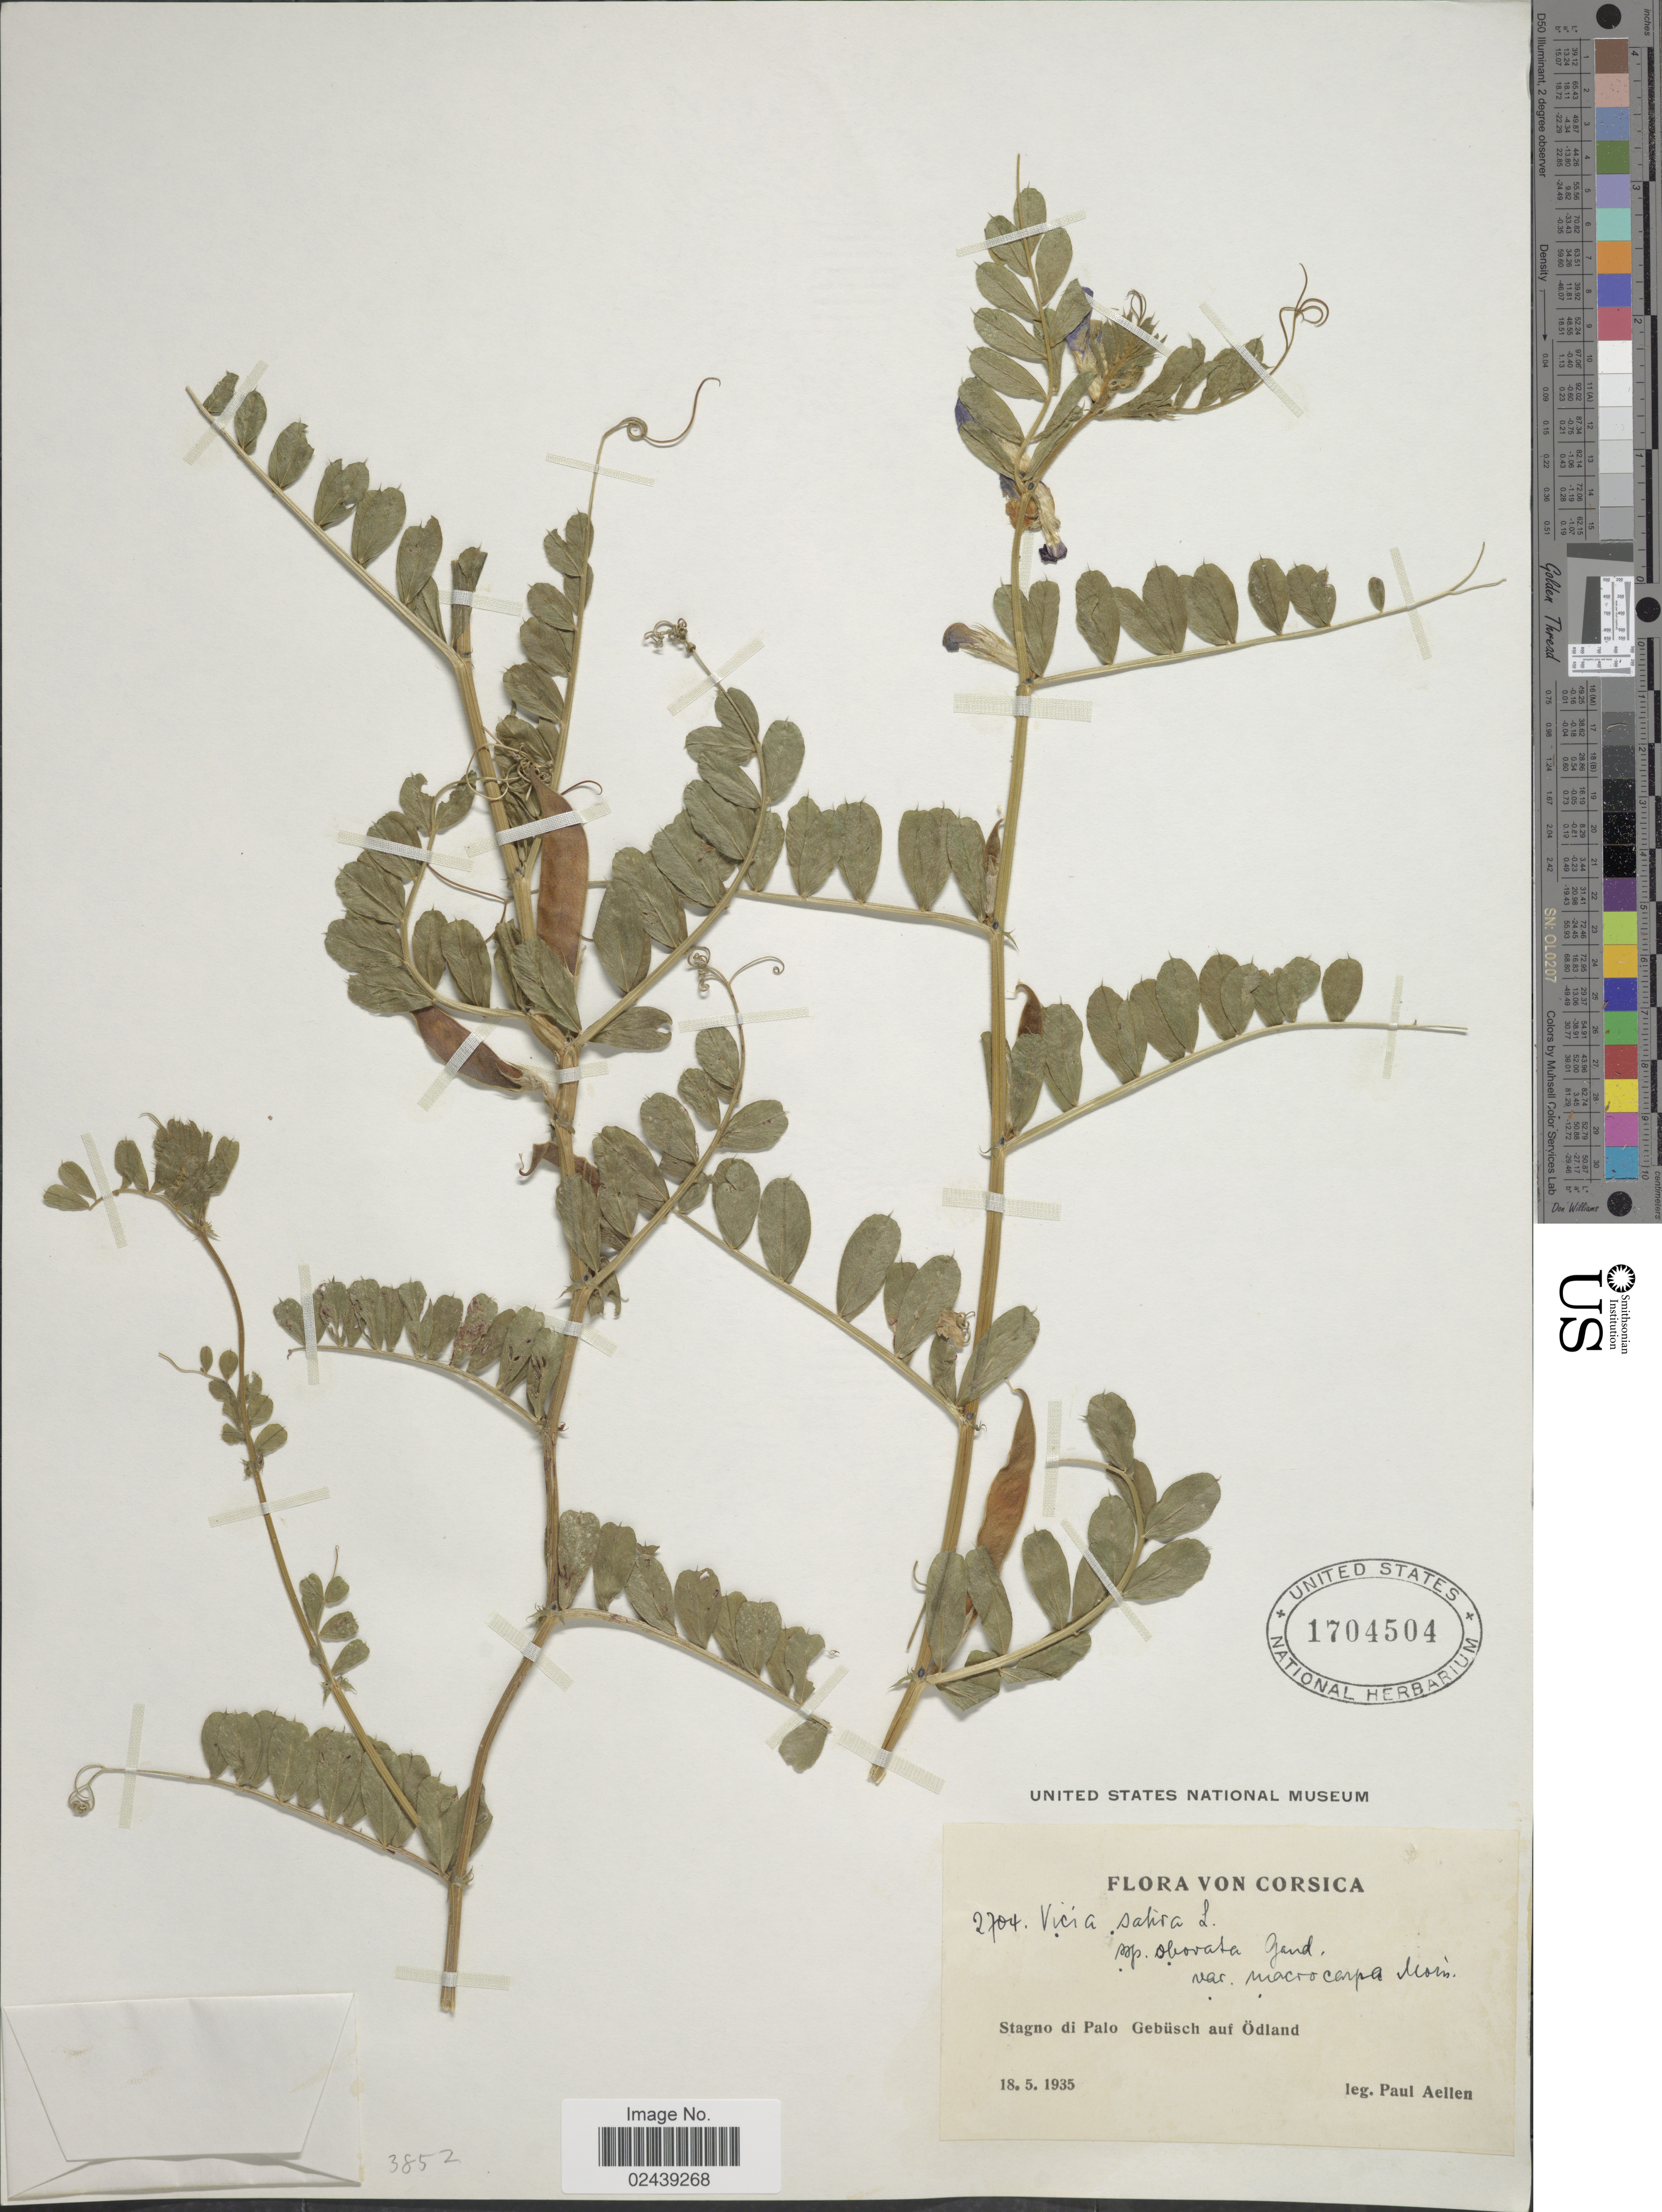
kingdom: Plantae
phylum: Tracheophyta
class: Magnoliopsida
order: Fabales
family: Fabaceae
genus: Vicia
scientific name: Vicia sativa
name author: L.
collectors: P. Aellen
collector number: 2704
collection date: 1935-05-18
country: France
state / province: Corsica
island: Corse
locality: Stagno di Palo Gebusch auf Odland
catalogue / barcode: US 1704504